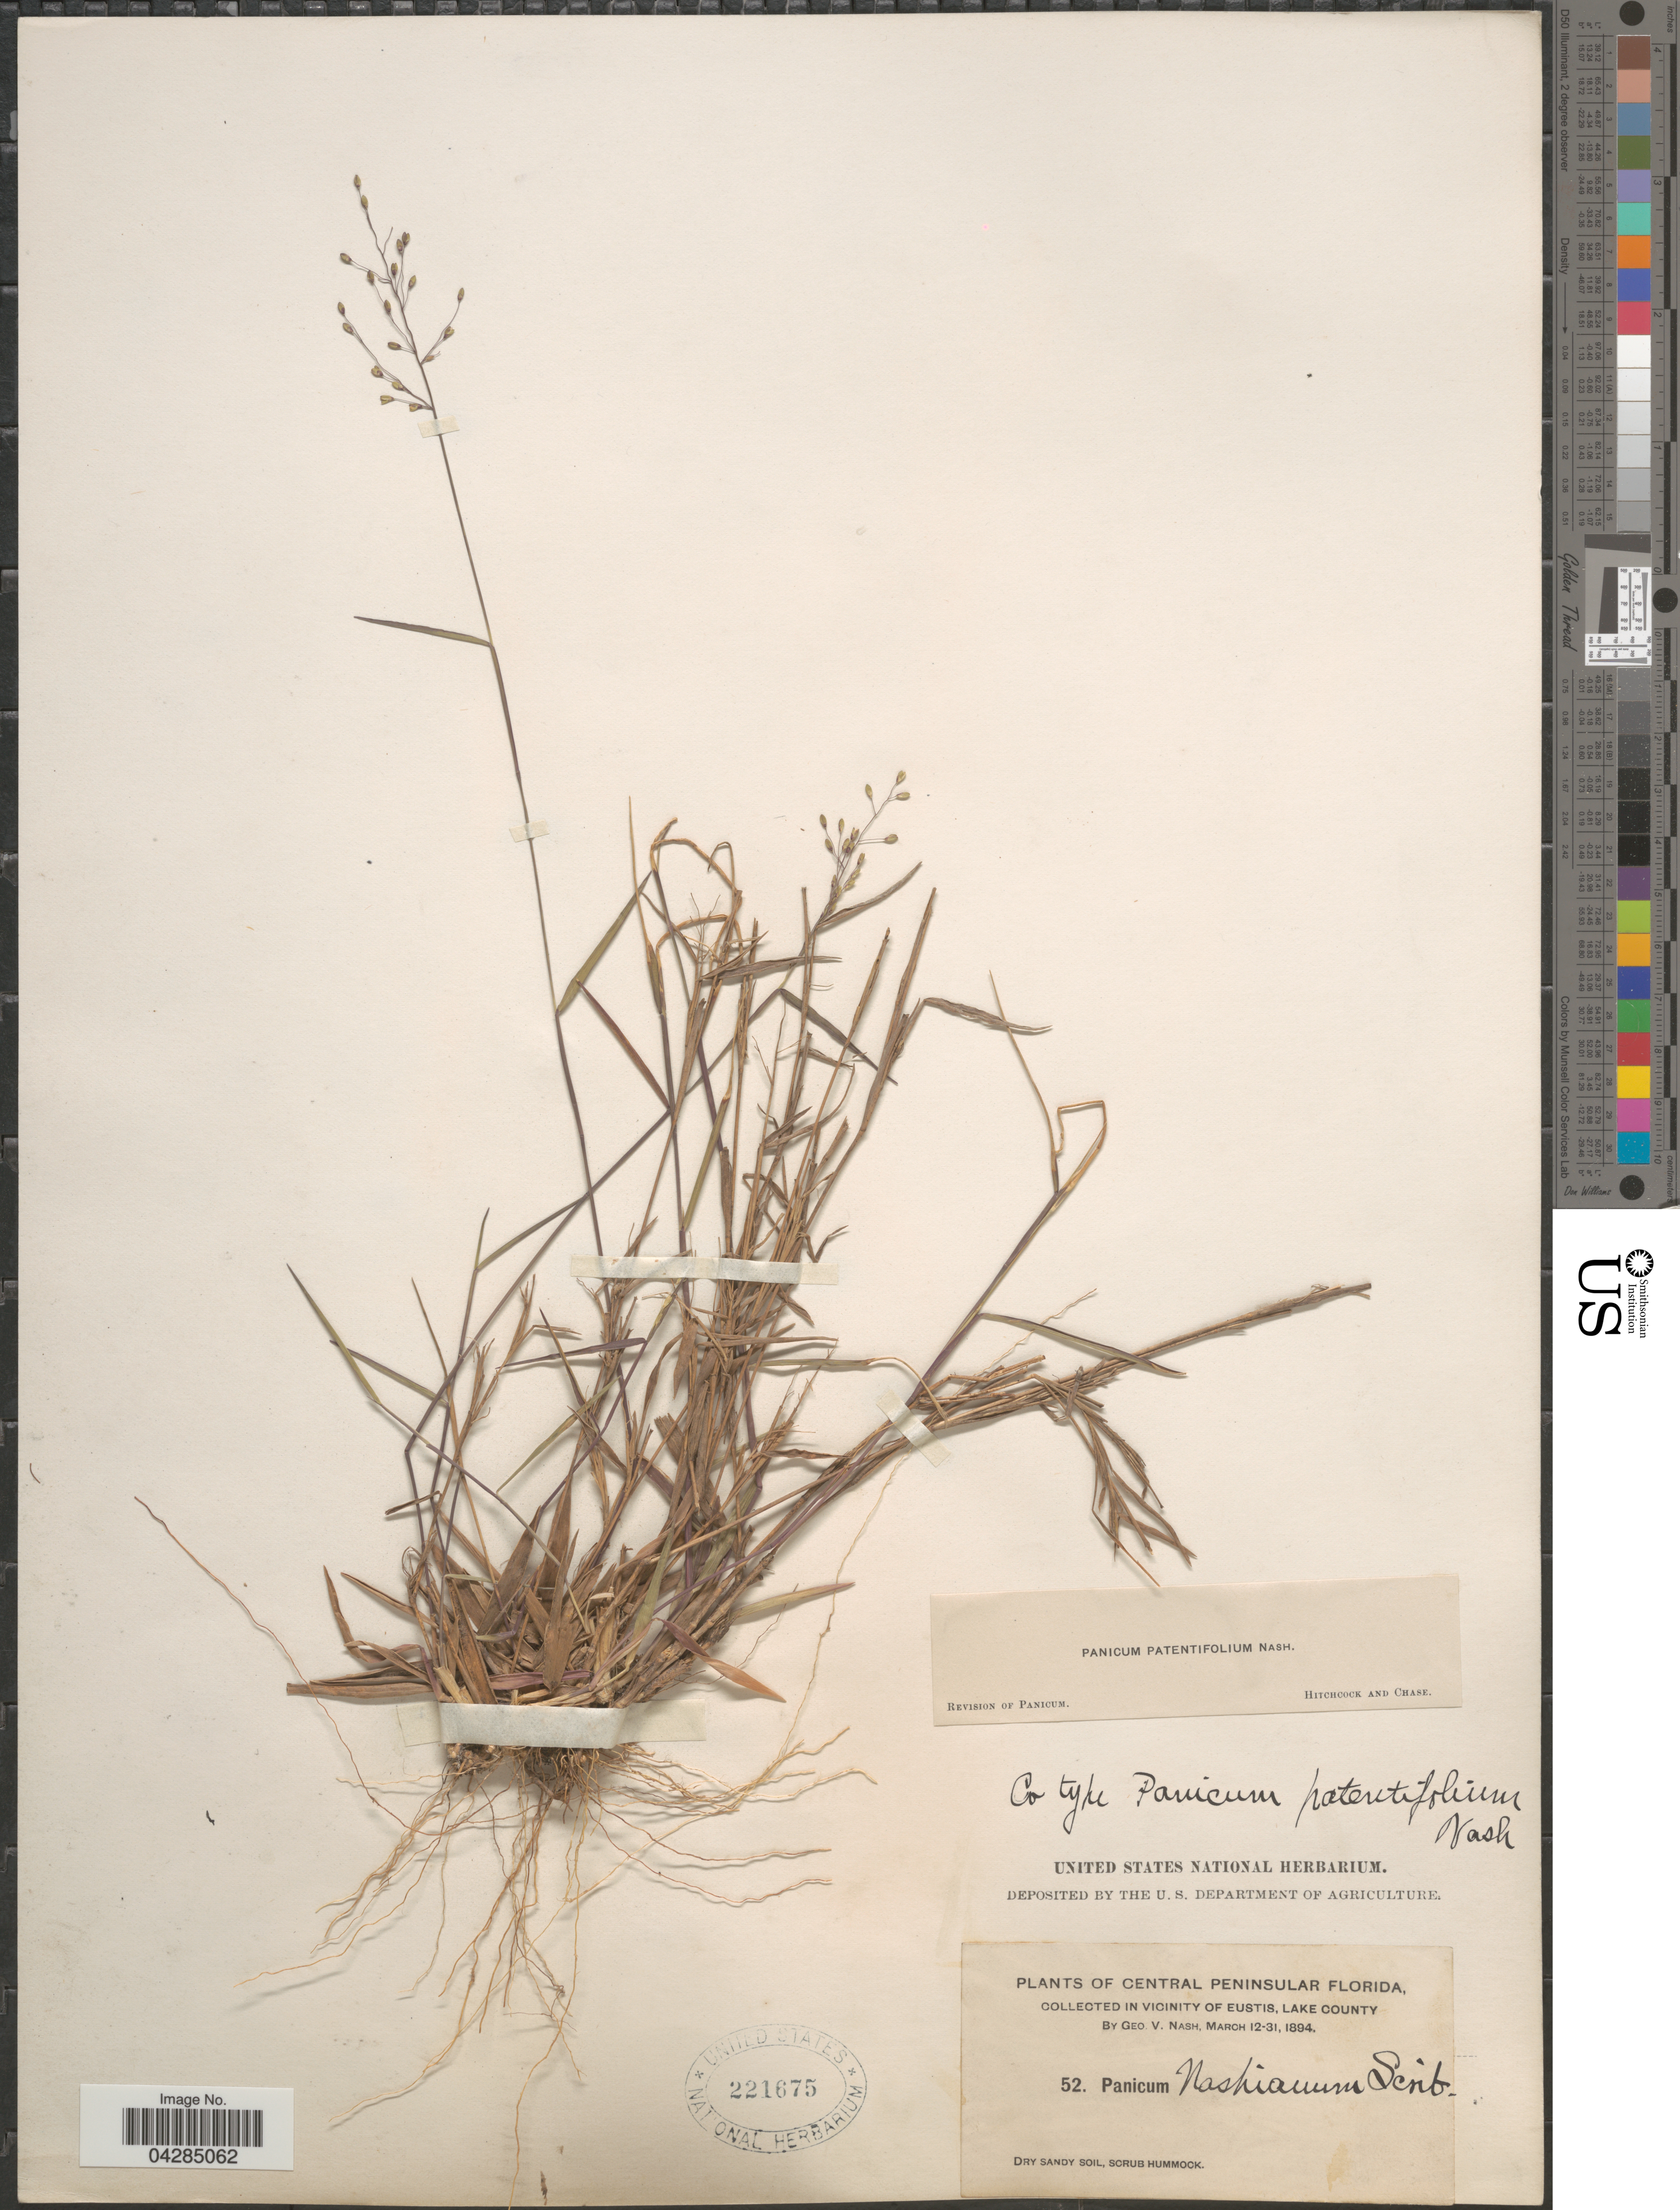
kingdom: Plantae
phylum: Tracheophyta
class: Liliopsida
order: Poales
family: Poaceae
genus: Dichanthelium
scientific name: Dichanthelium portoricense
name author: (Desv. ex Ham.) B.F. Hansen & Wunderlin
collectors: G. V. Nash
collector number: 52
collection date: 1894-03-12/1894-03-31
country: United States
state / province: Florida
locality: Central Peninsular Florida, in vicinity of Eustis, Lake County.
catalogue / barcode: US 221675